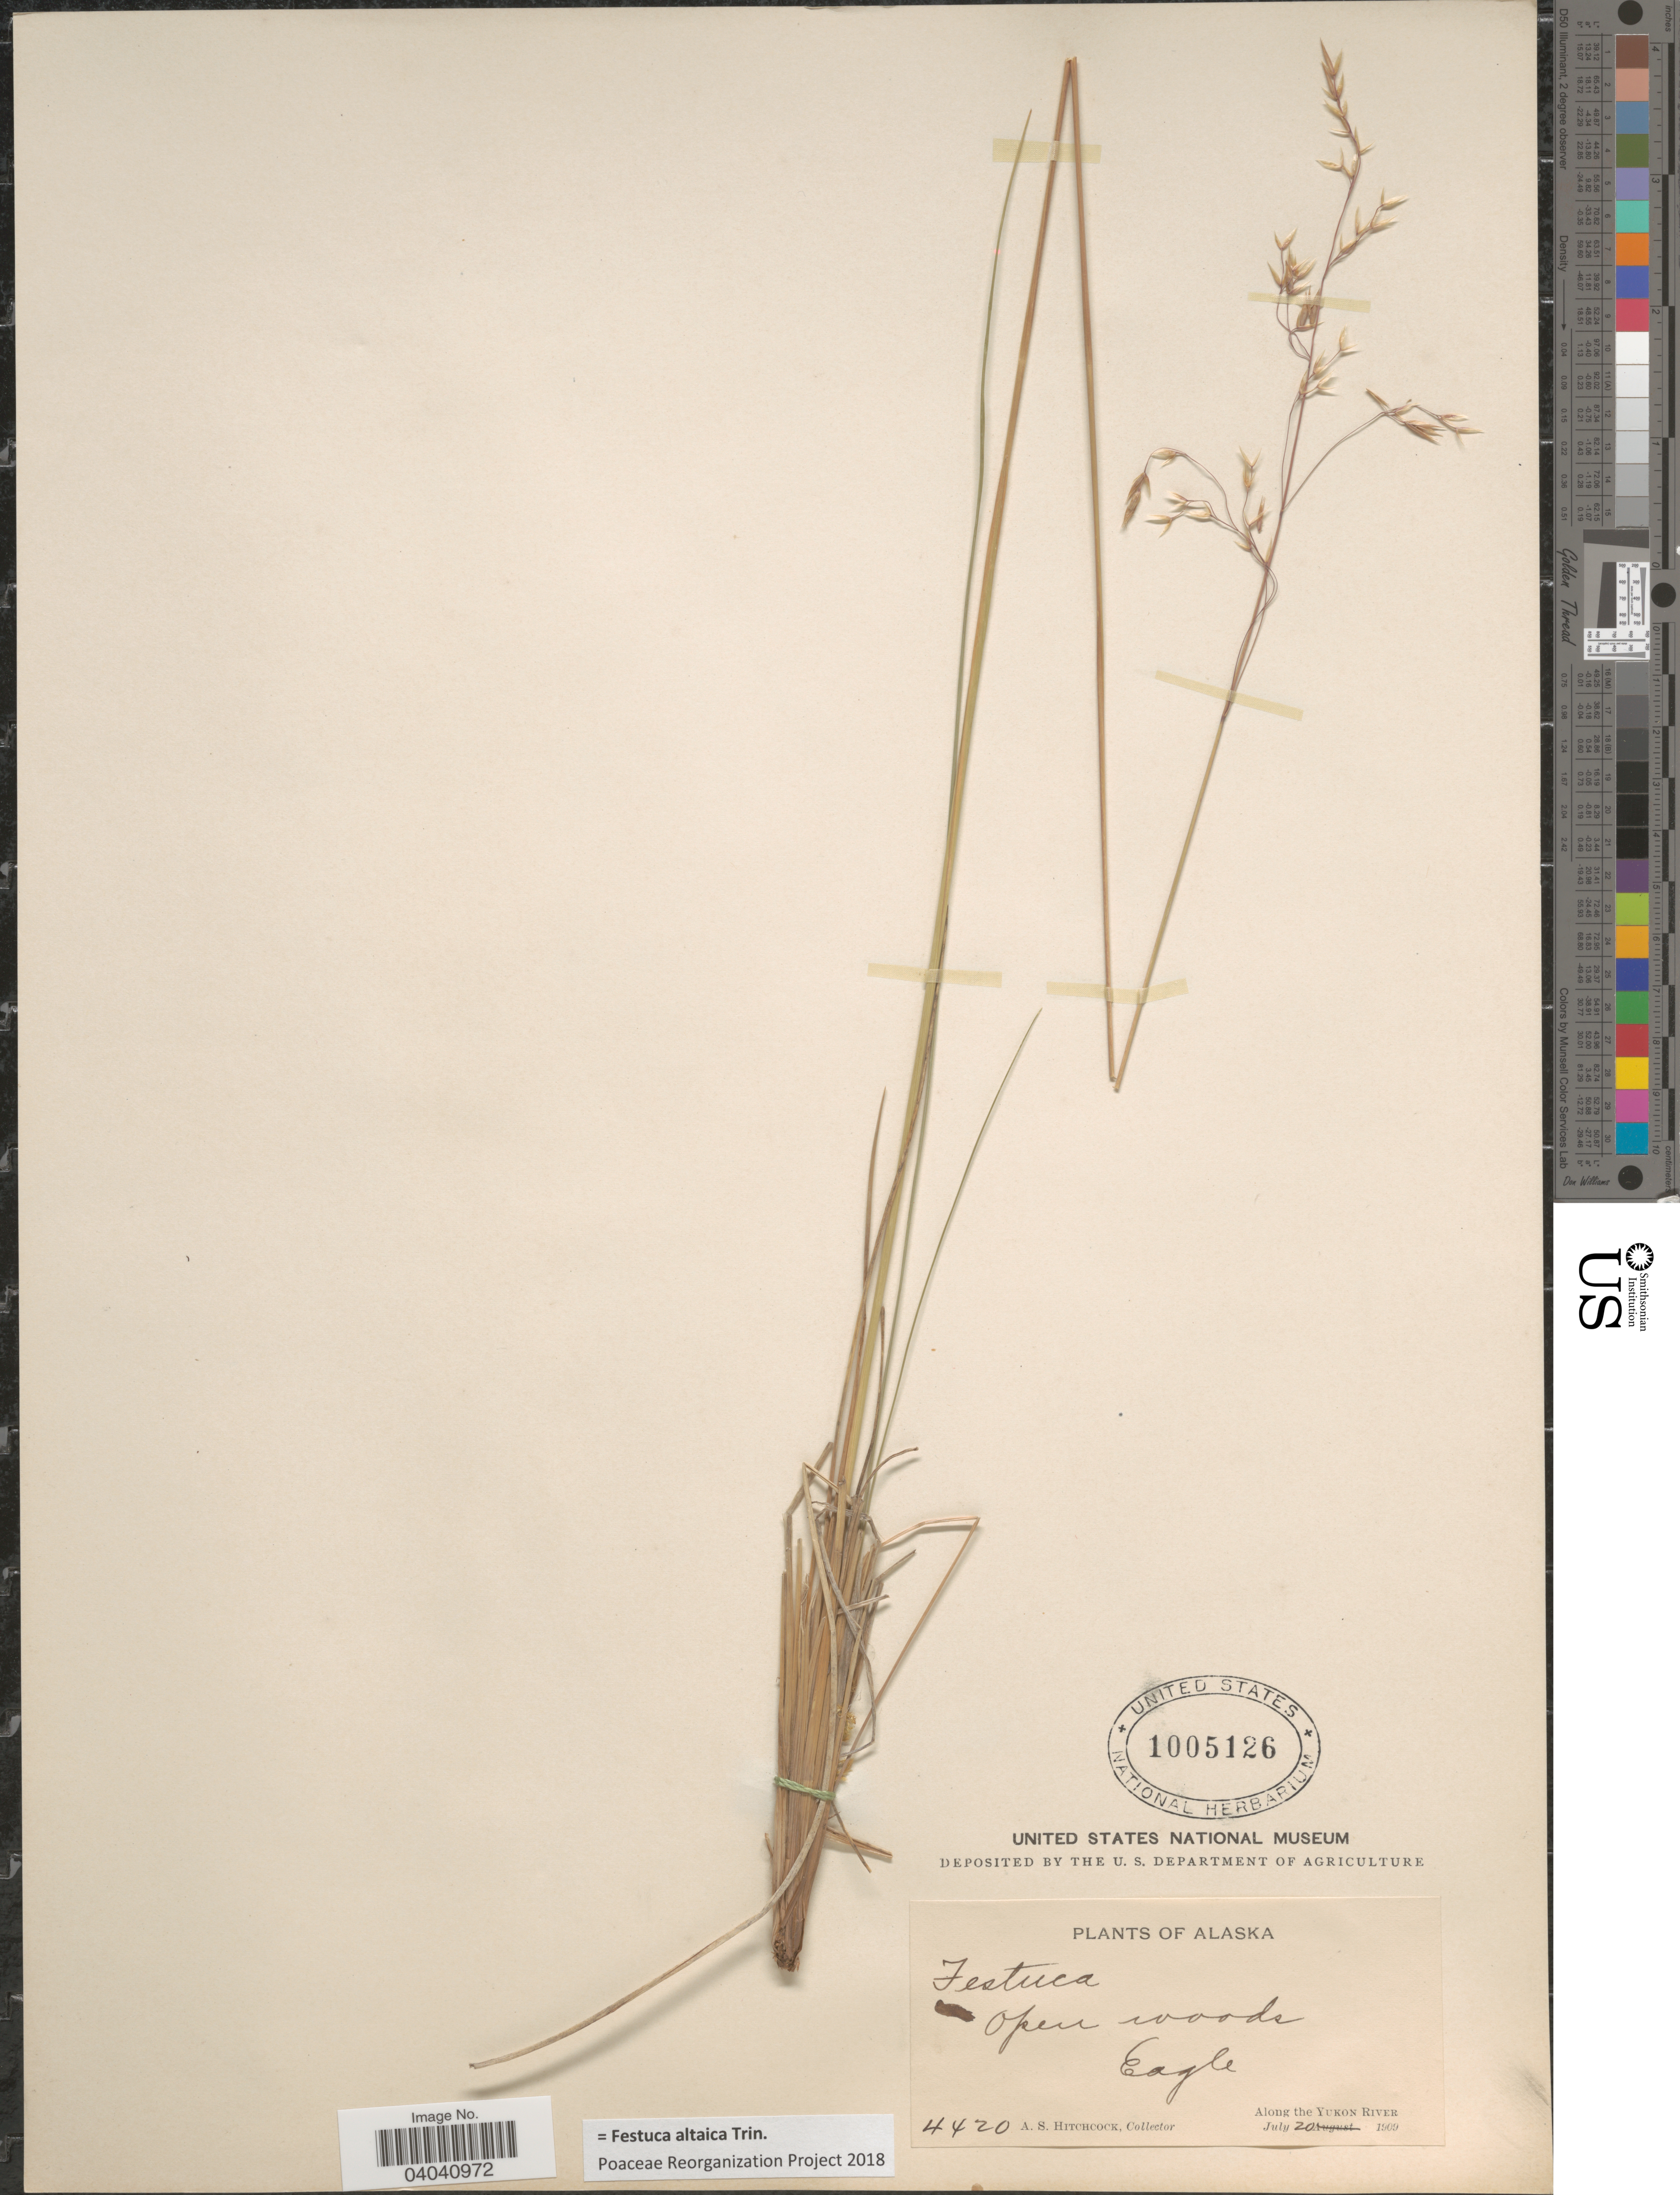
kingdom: Plantae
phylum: Tracheophyta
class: Liliopsida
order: Poales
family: Poaceae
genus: Festuca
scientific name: Festuca altaica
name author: Trin.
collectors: A. S. Hitchcock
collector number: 4420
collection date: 1909-07-20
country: United States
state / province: Alaska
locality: Eagle. Along the Yukon River.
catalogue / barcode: US 1005126